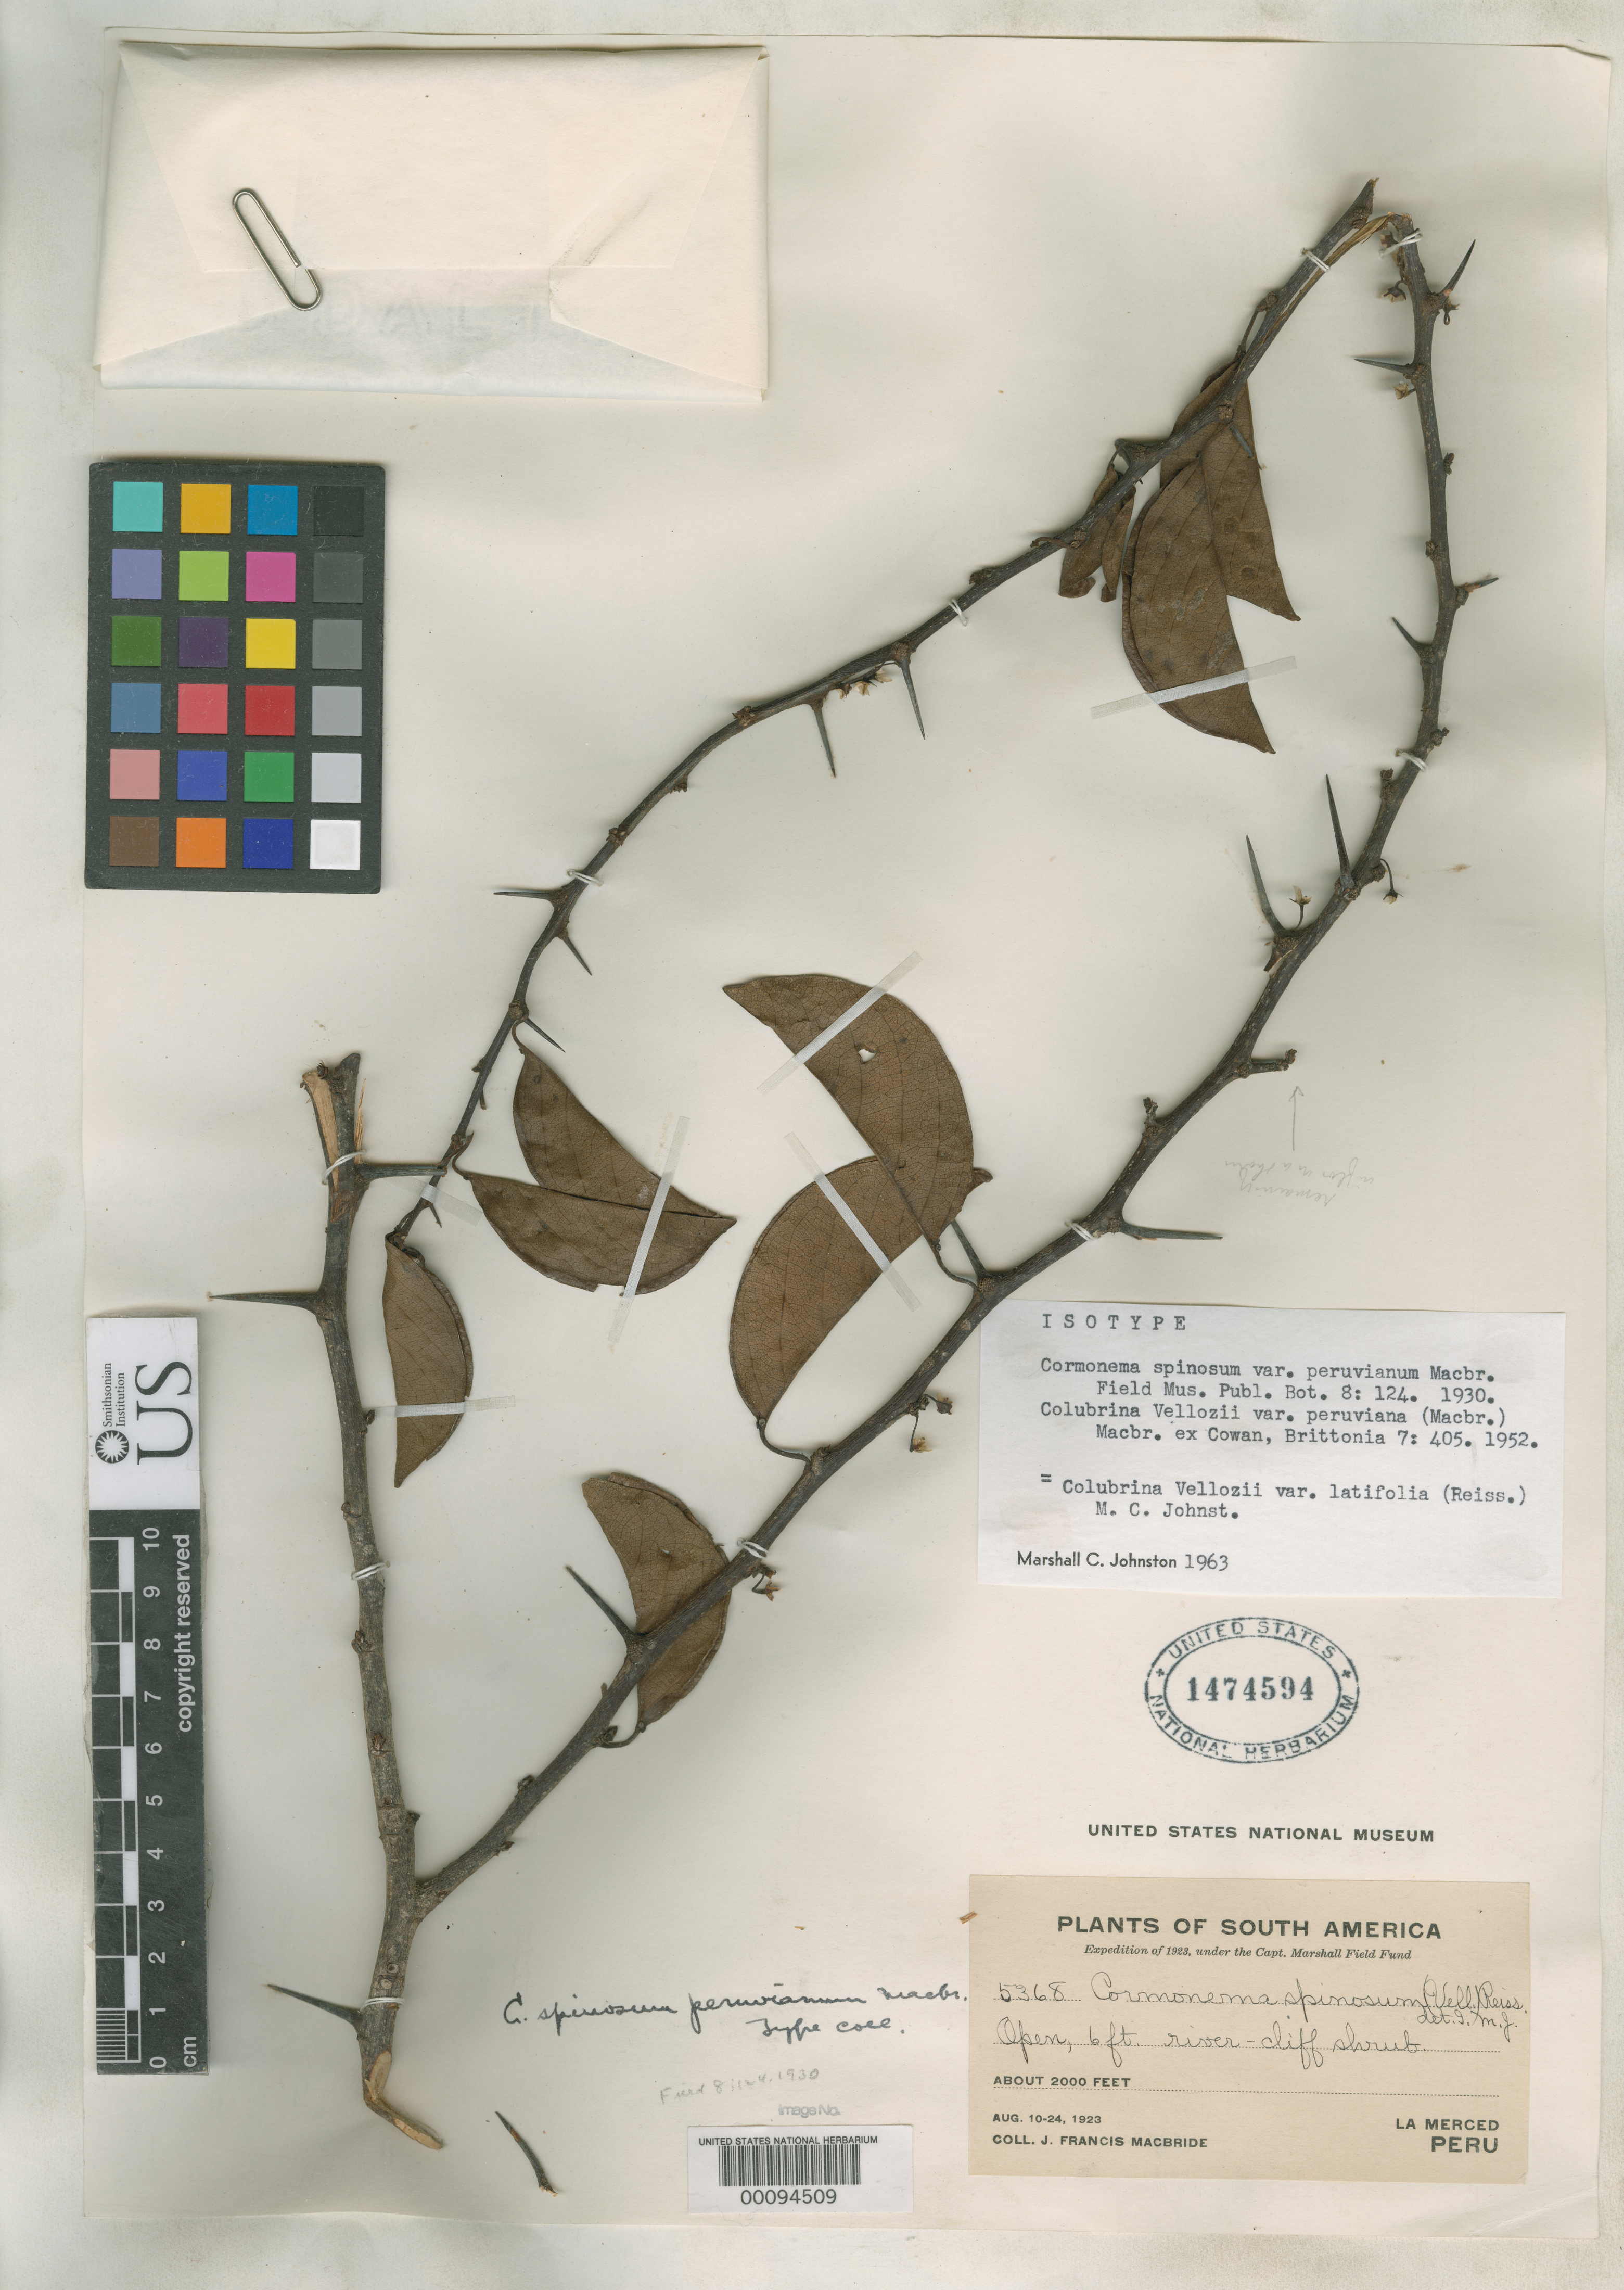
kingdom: Plantae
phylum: Tracheophyta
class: Magnoliopsida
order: Rosales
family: Rhamnaceae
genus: Cormonema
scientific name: Cormonema spinosum var. peruvianum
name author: J.F. Macbr.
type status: Isotype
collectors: J. F. Macbride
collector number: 5368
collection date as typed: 10 Aug 1923 to 24 Aug 1923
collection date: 1923-08-10/1923-08-24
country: Peru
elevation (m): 610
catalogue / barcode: US 1474594